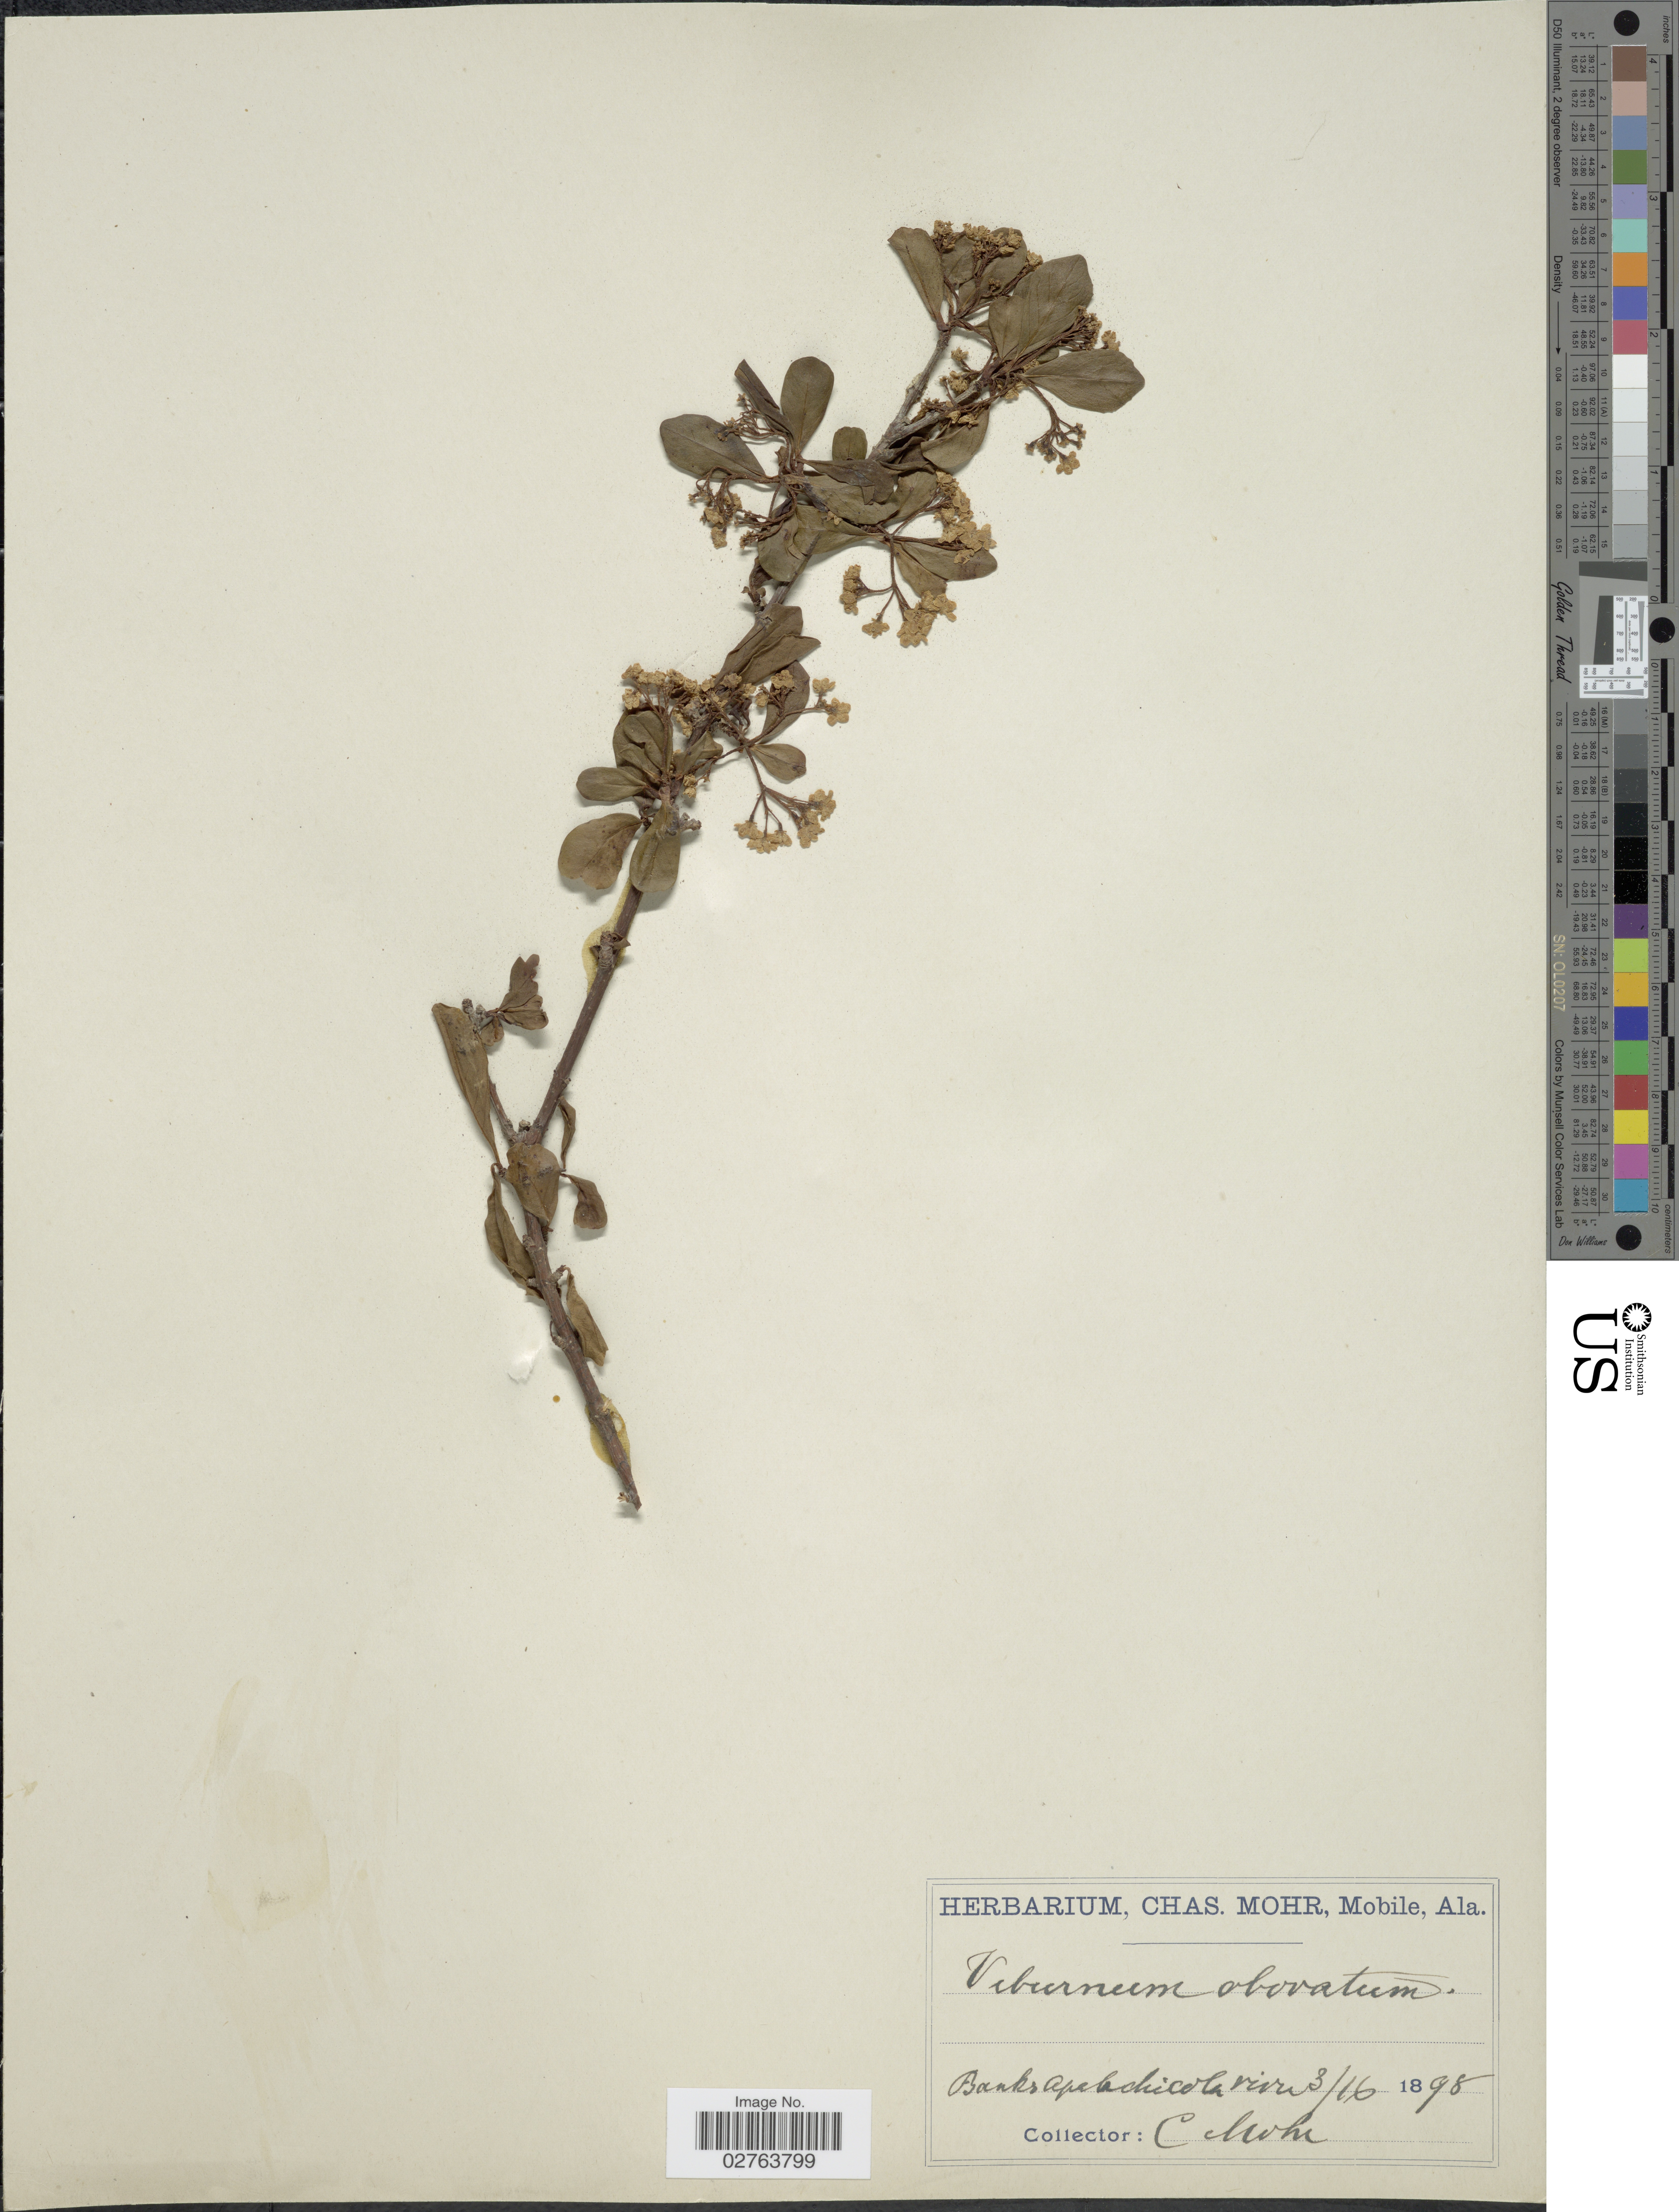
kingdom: Plantae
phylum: Tracheophyta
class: Magnoliopsida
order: Dipsacales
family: Viburnaceae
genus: Viburnum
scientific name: Viburnum obovatum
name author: Walter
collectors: C. T. Mohr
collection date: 1898-03-16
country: United States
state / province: Florida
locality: Banks Apalachicola river